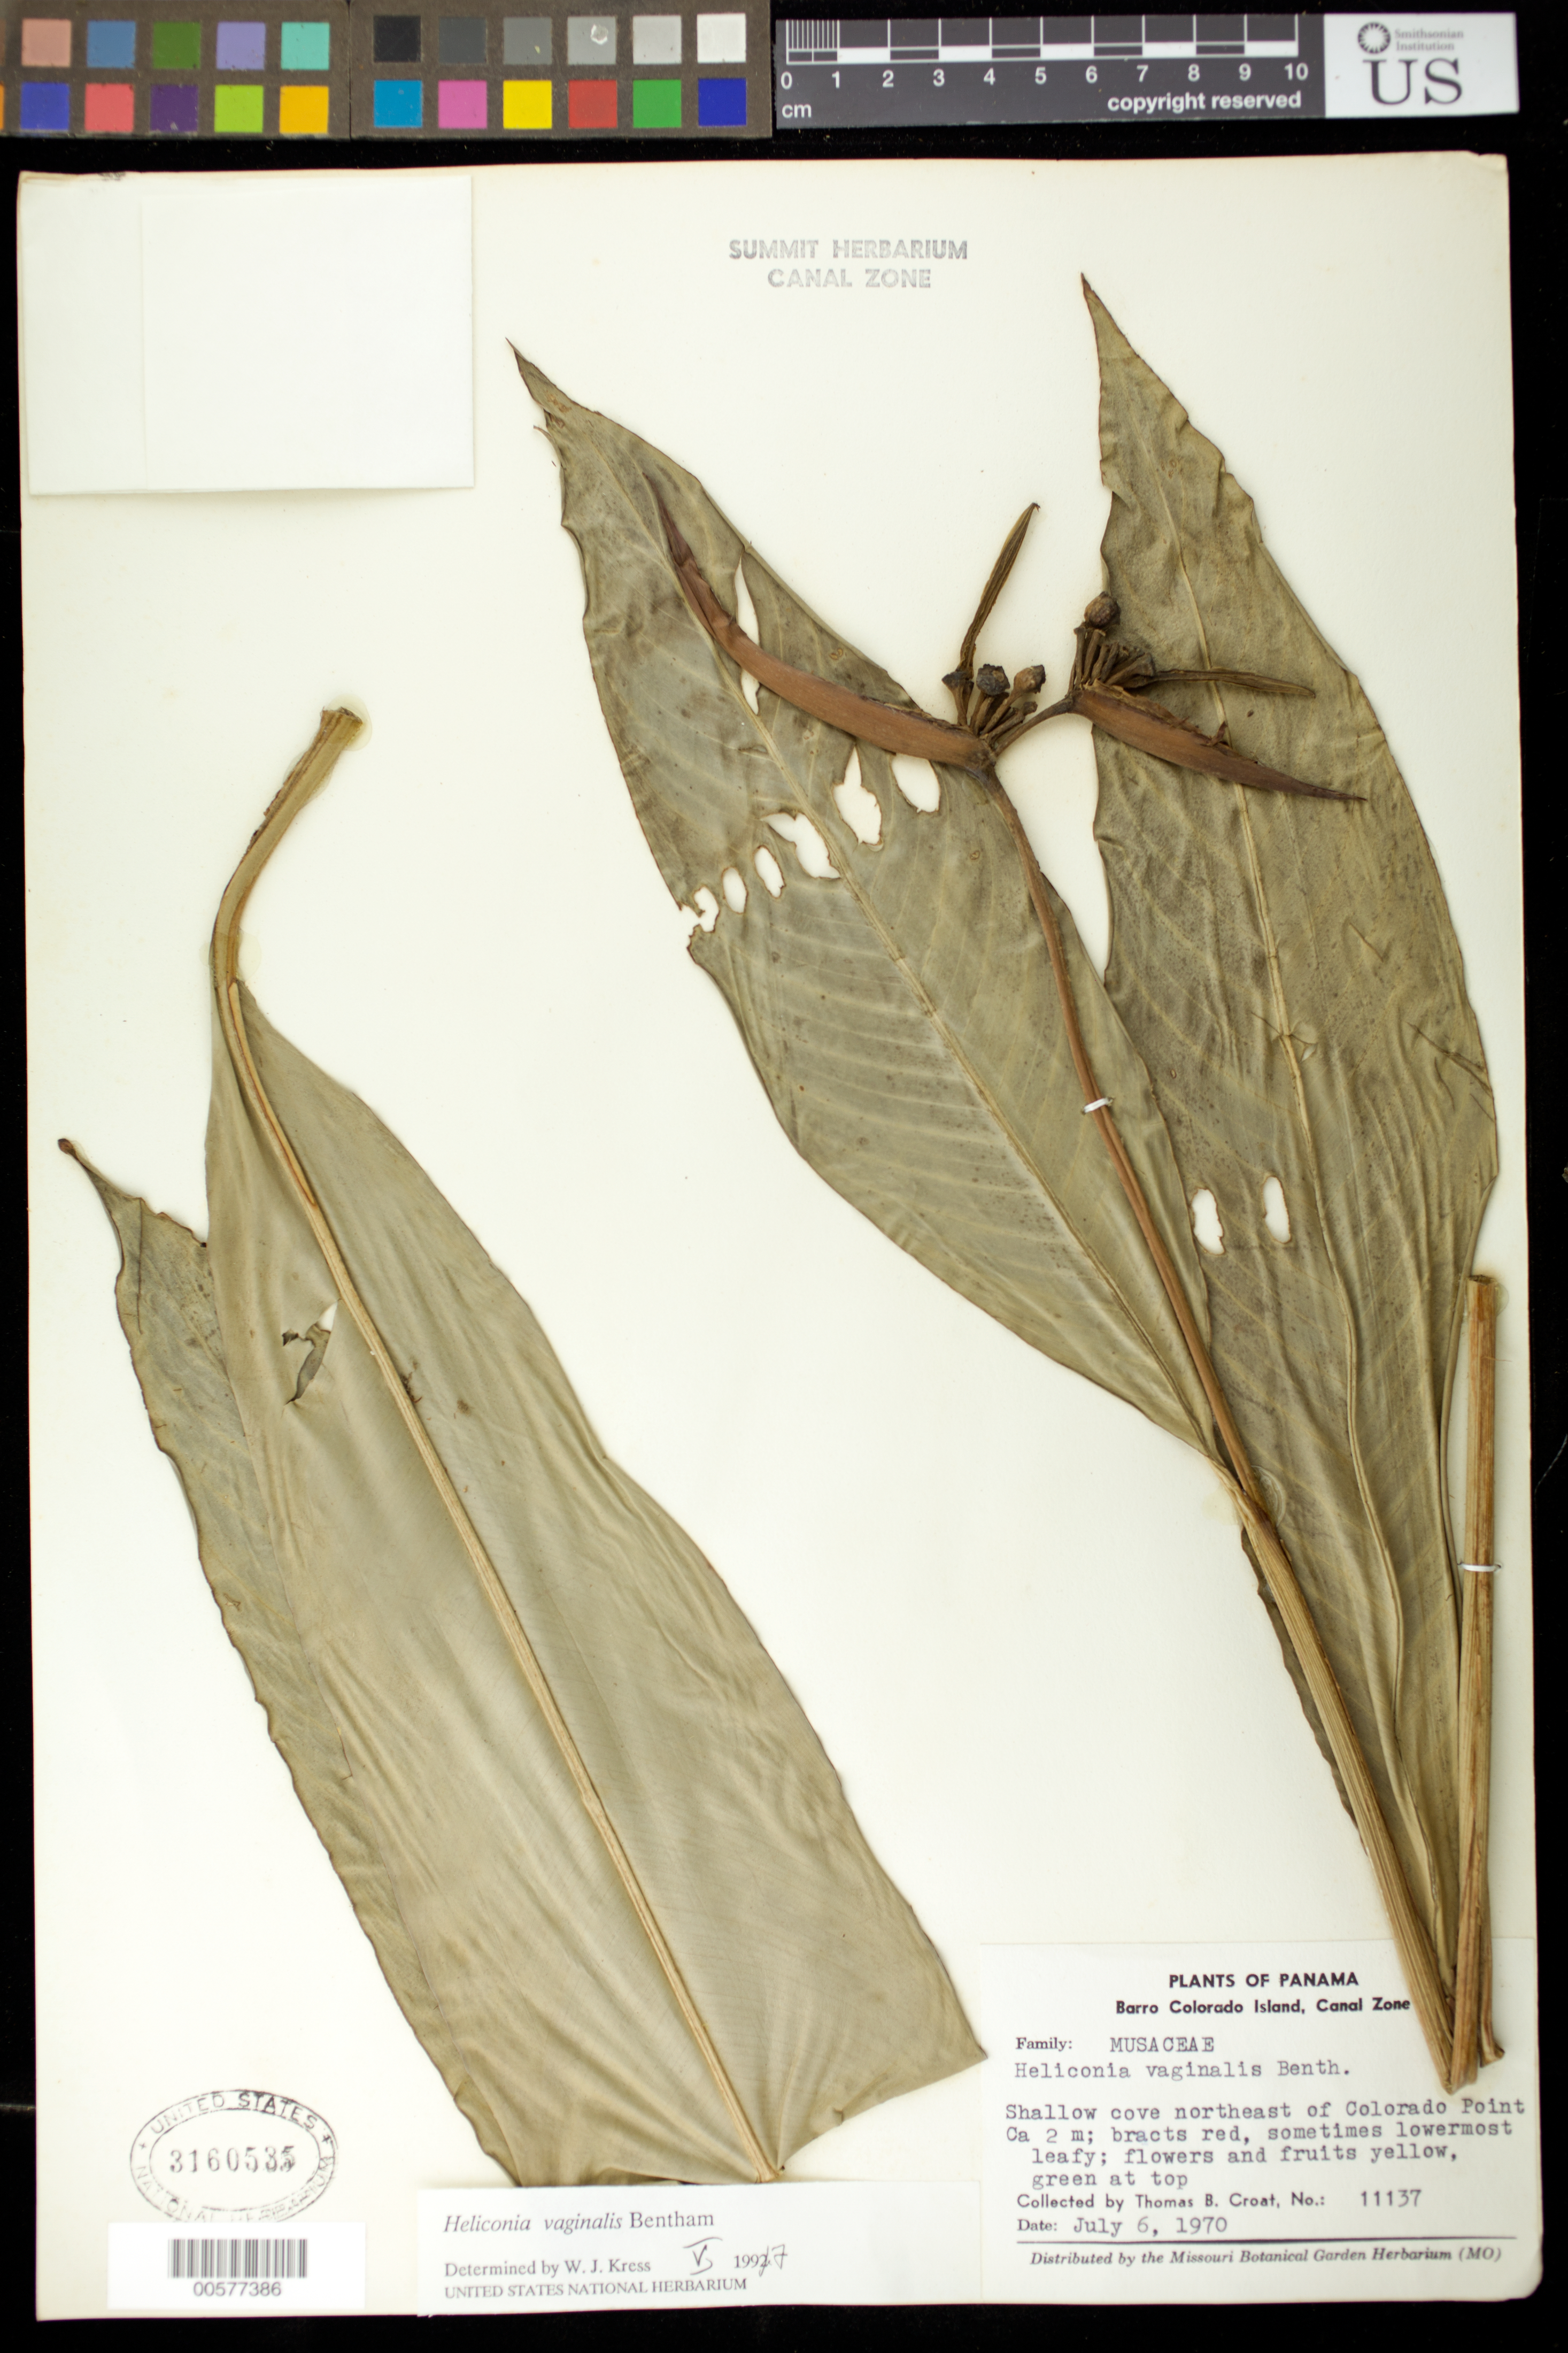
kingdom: Plantae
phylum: Tracheophyta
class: Liliopsida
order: Zingiberales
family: Heliconiaceae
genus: Heliconia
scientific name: Heliconia vaginalis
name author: Benth.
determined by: Croat, Thomas B., Missouri Botanical Garden (MO)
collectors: T. B. Croat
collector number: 11137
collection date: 1970-07-06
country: Panama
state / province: Panamá Oeste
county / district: Canal Zone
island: Barro Colorado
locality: Shallow cove northeast of Colorado Point.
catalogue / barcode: US 3160535